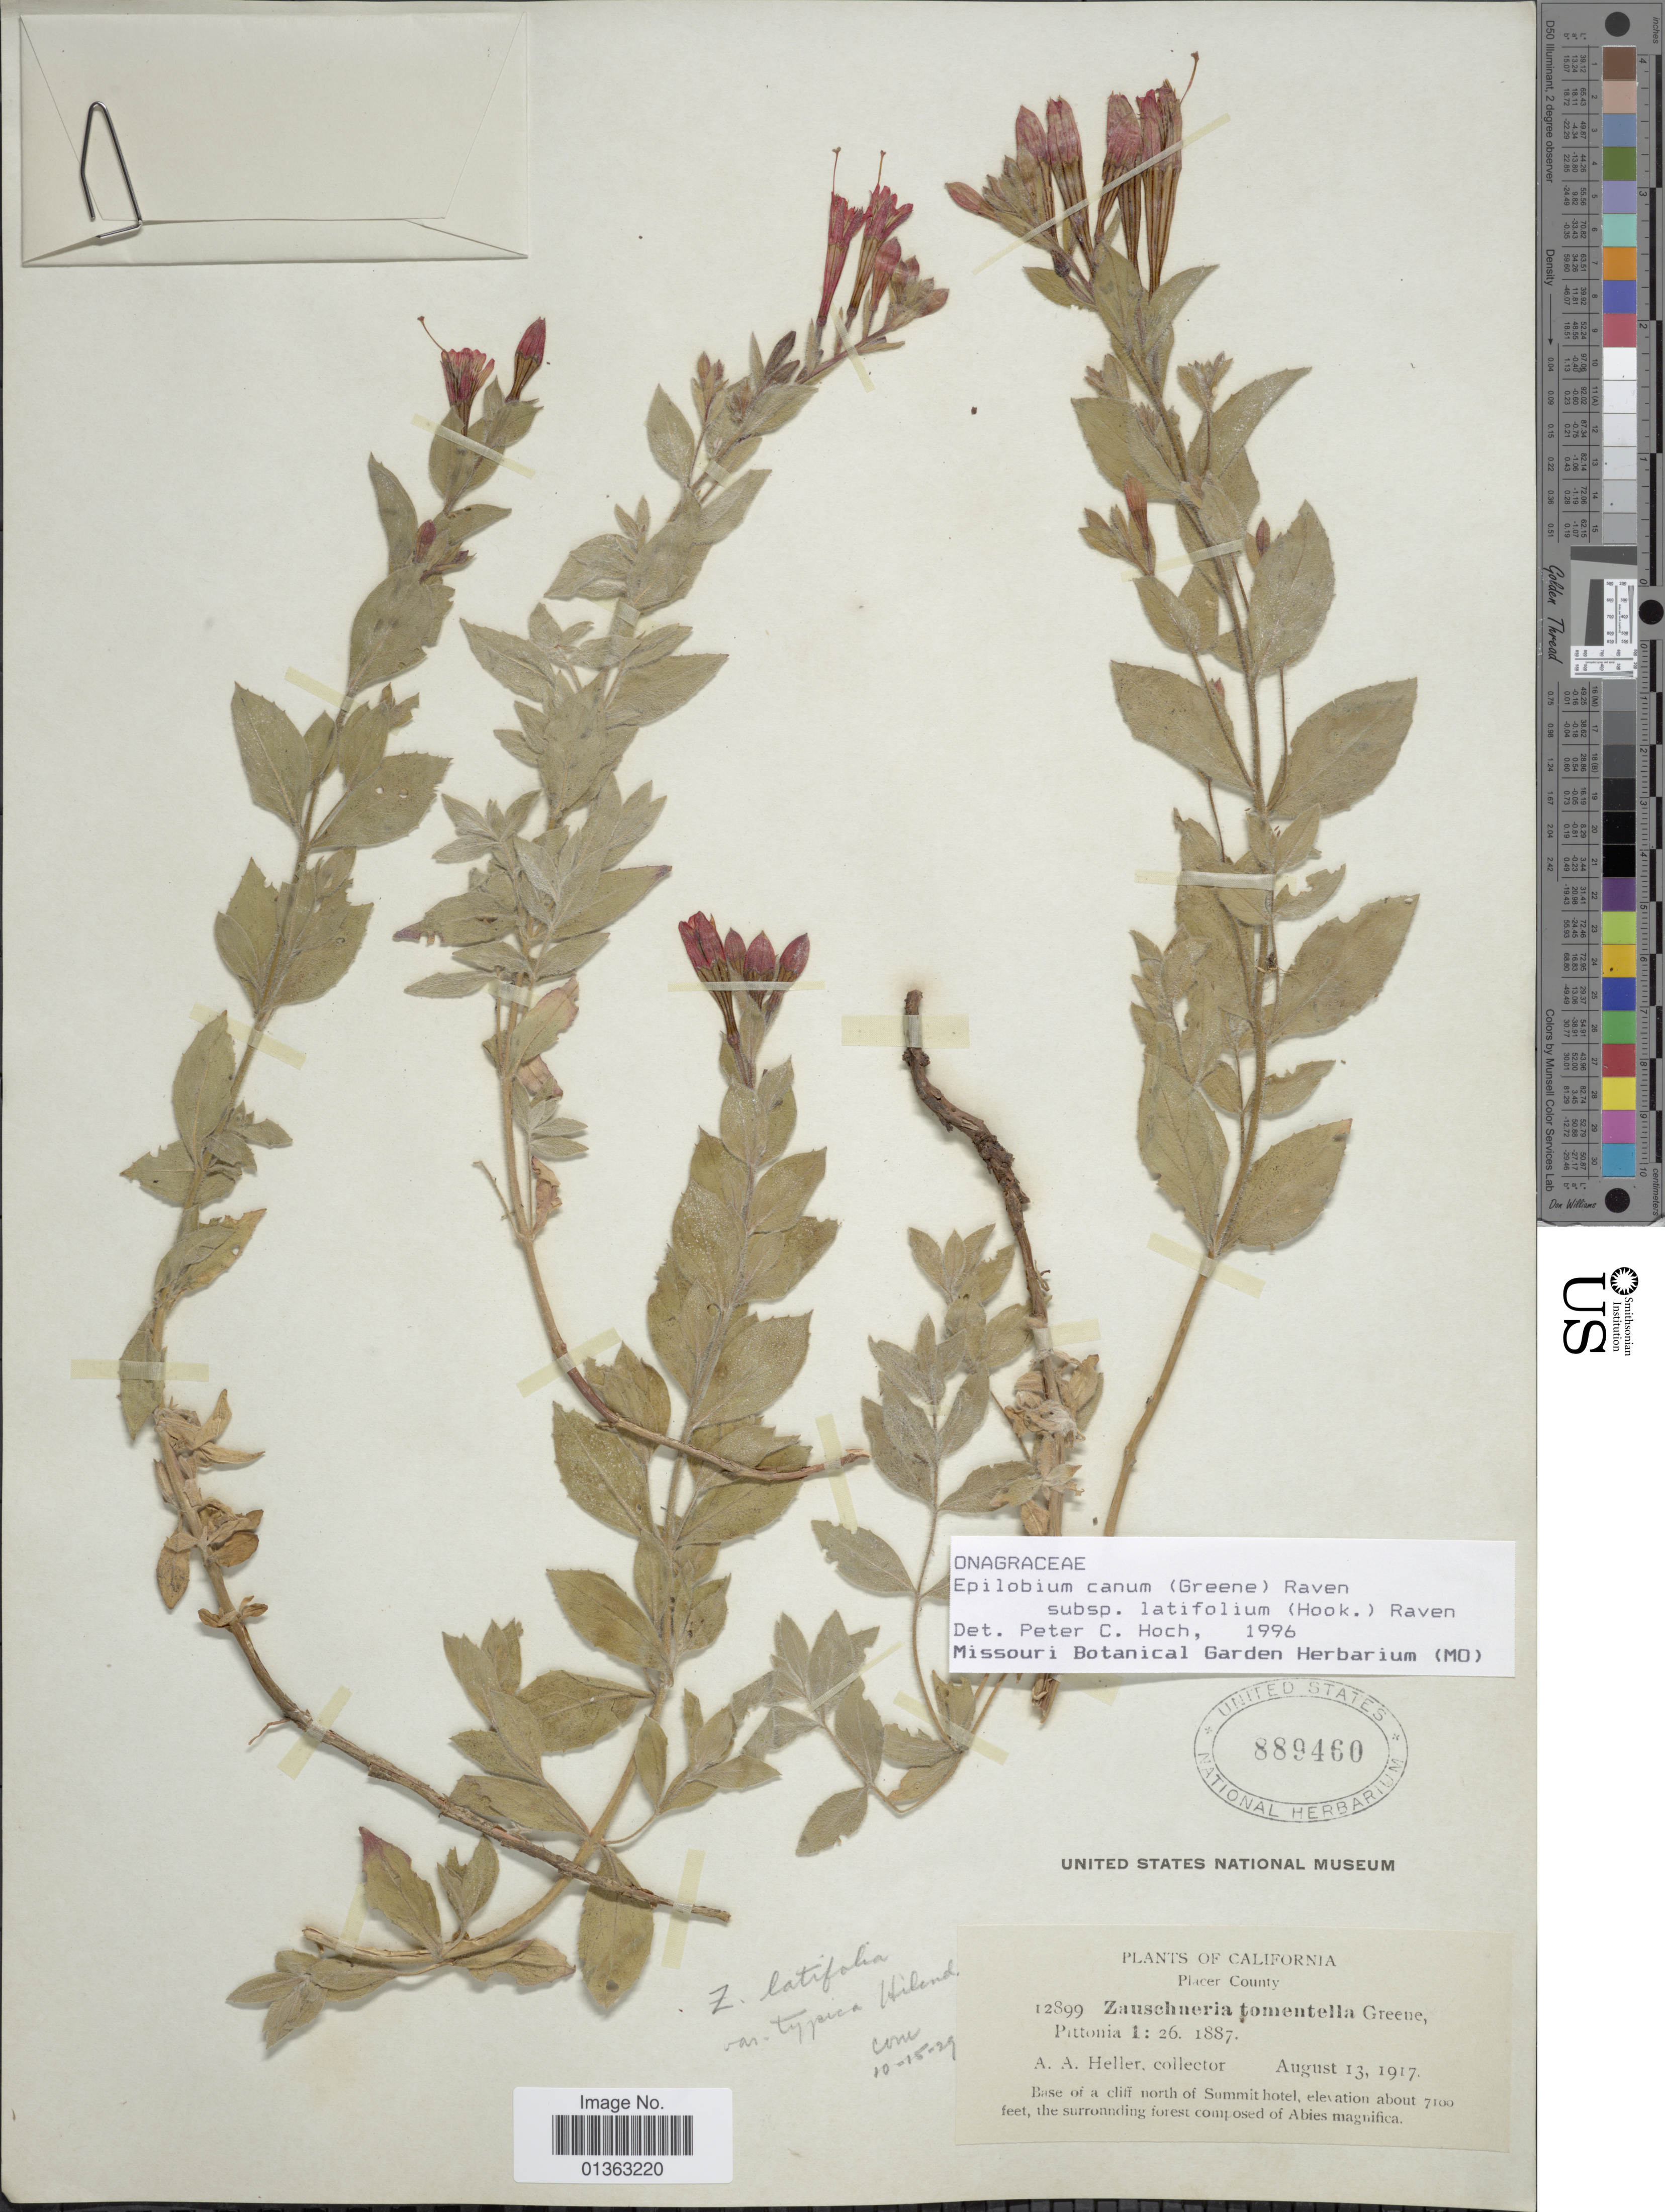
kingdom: Plantae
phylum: Tracheophyta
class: Magnoliopsida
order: Myrtales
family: Onagraceae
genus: Epilobium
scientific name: Epilobium canum subsp. latifolium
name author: (Hook.) P.H. Raven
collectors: A. A. Heller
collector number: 12899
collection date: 1917-08-13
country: United States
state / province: California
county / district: Placer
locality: Placer County. Base of a cliff north of Summit hotel.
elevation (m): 2164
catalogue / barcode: US 889460